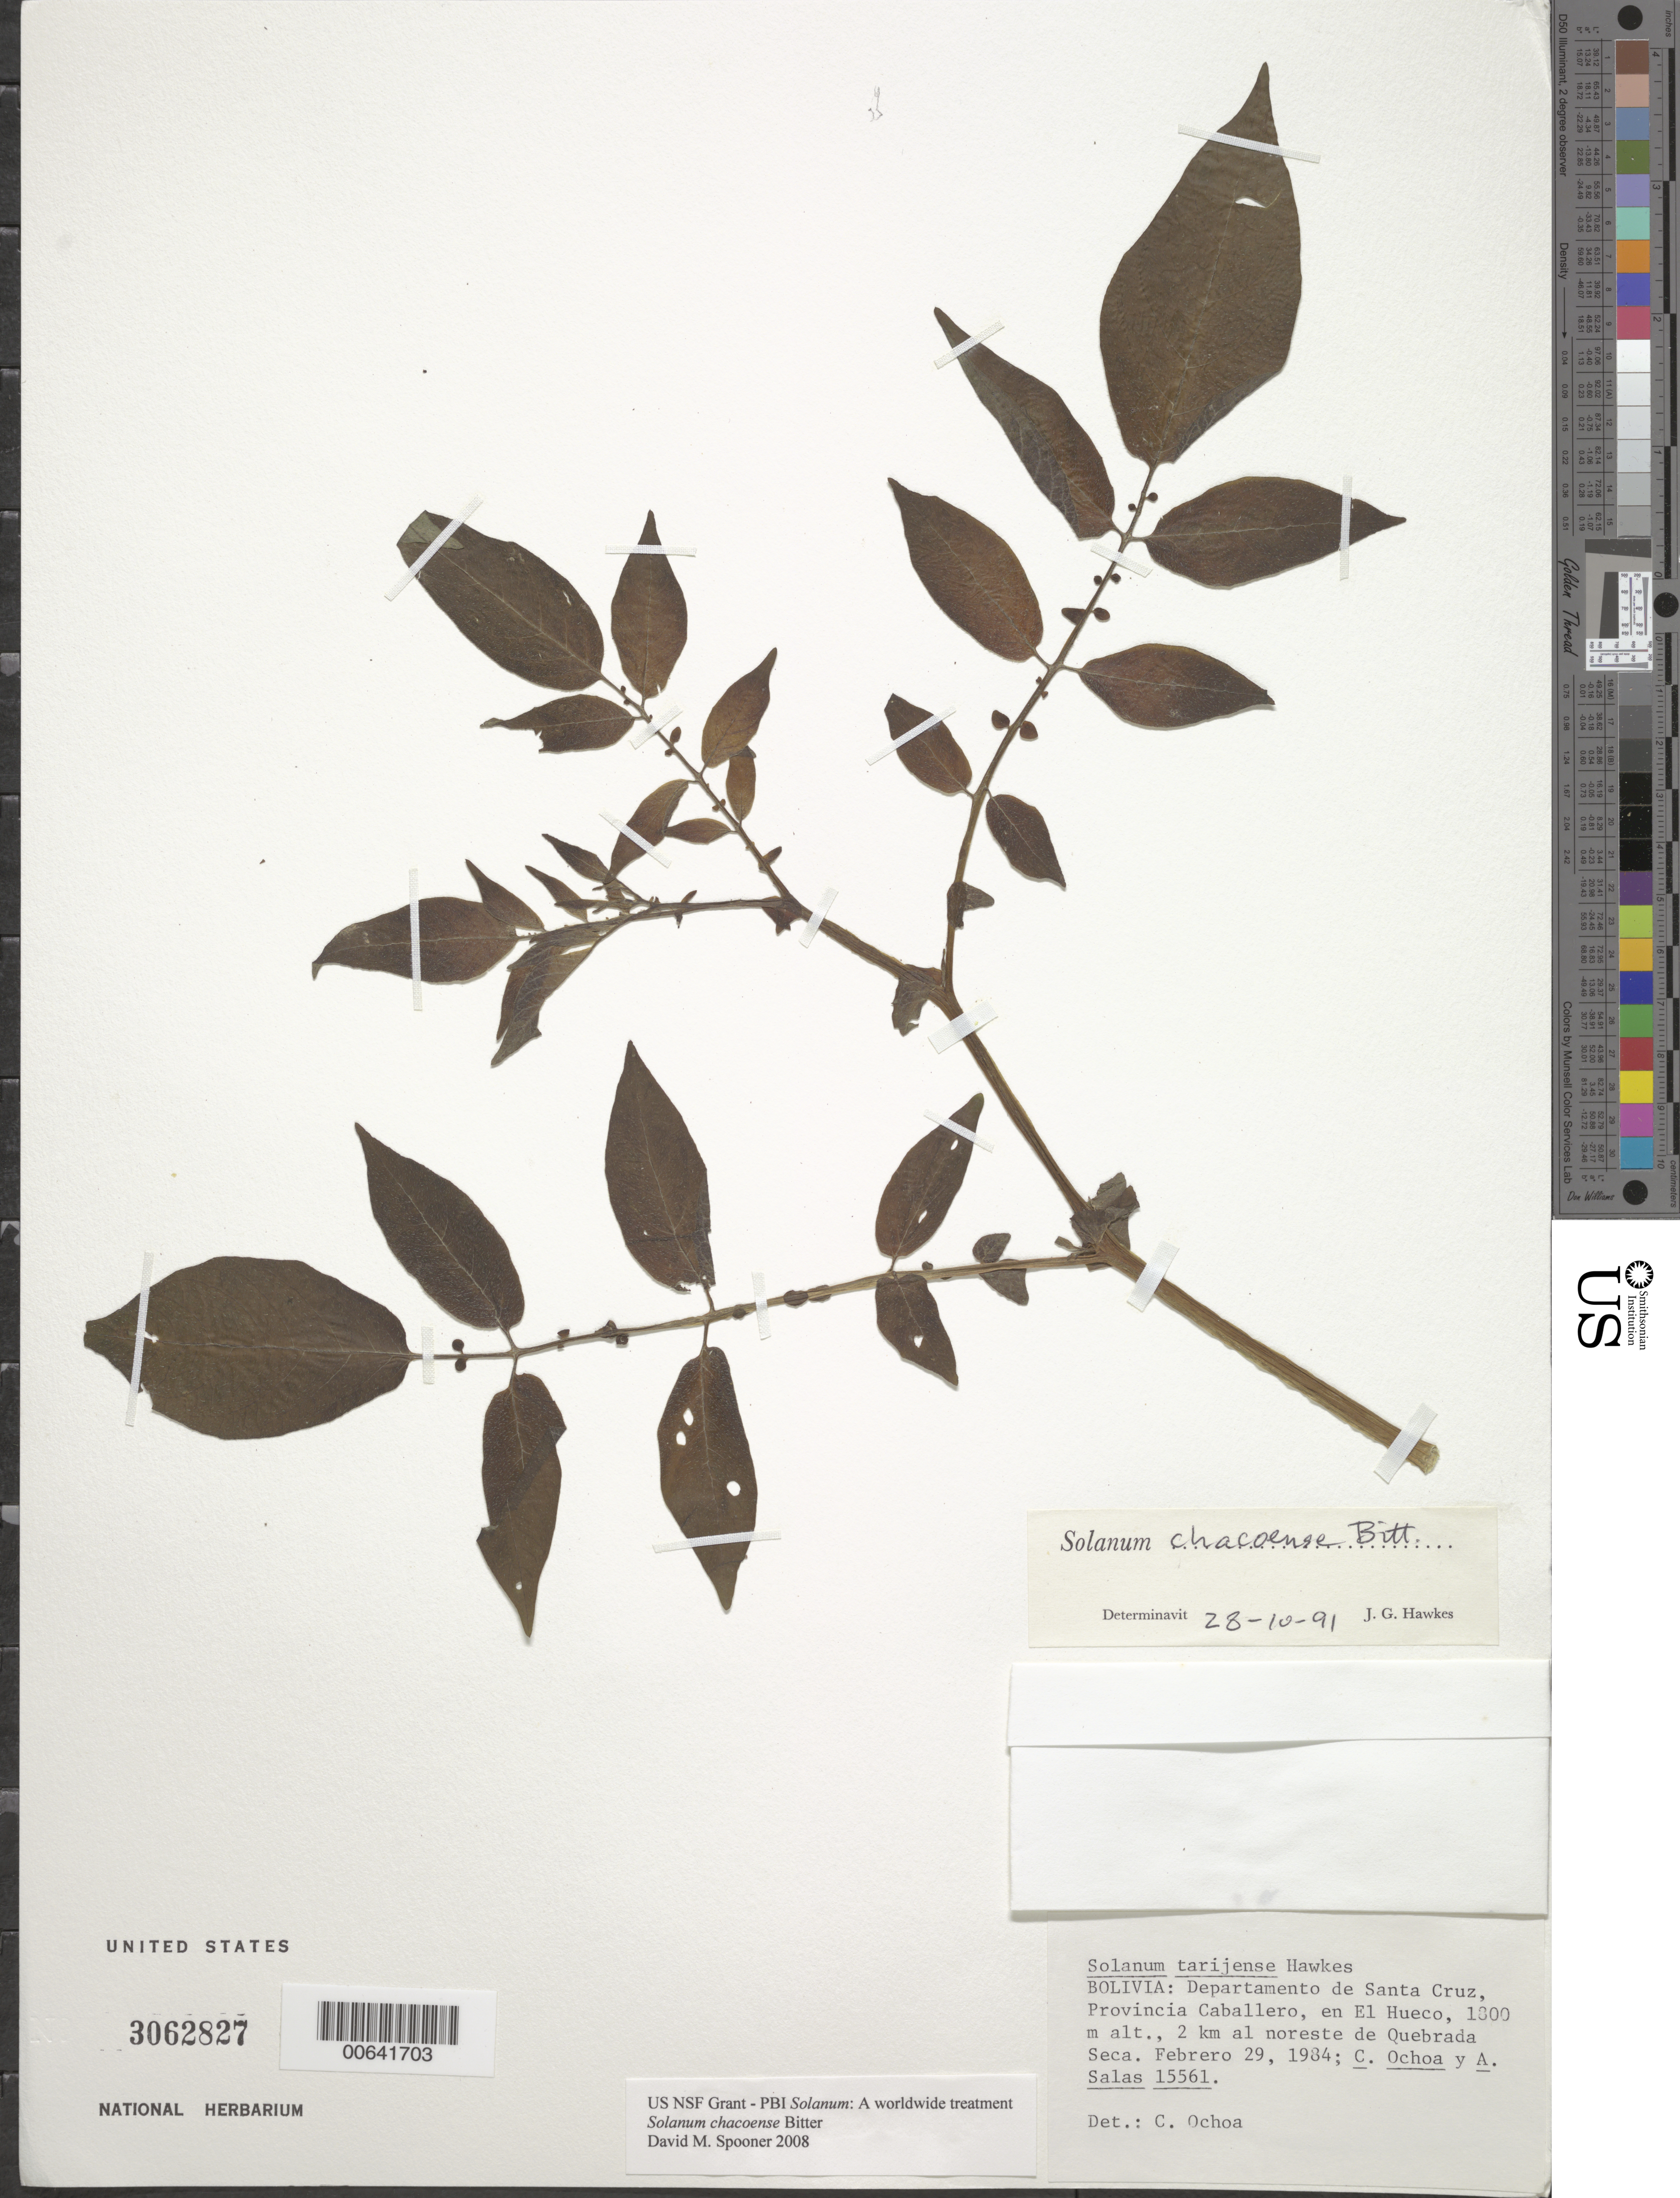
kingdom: Plantae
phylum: Tracheophyta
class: Magnoliopsida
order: Solanales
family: Solanaceae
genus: Solanum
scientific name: Solanum chacoense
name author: Bitt.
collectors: C. Ochoa & A. Salas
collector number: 15561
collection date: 1984-02-29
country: Bolivia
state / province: Santa Cruz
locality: Departamento de Santa Cruz, Provincia Caballero, en el Hueco. 2 km al noreste de Quebrada Seca.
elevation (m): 1800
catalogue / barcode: US 3062827